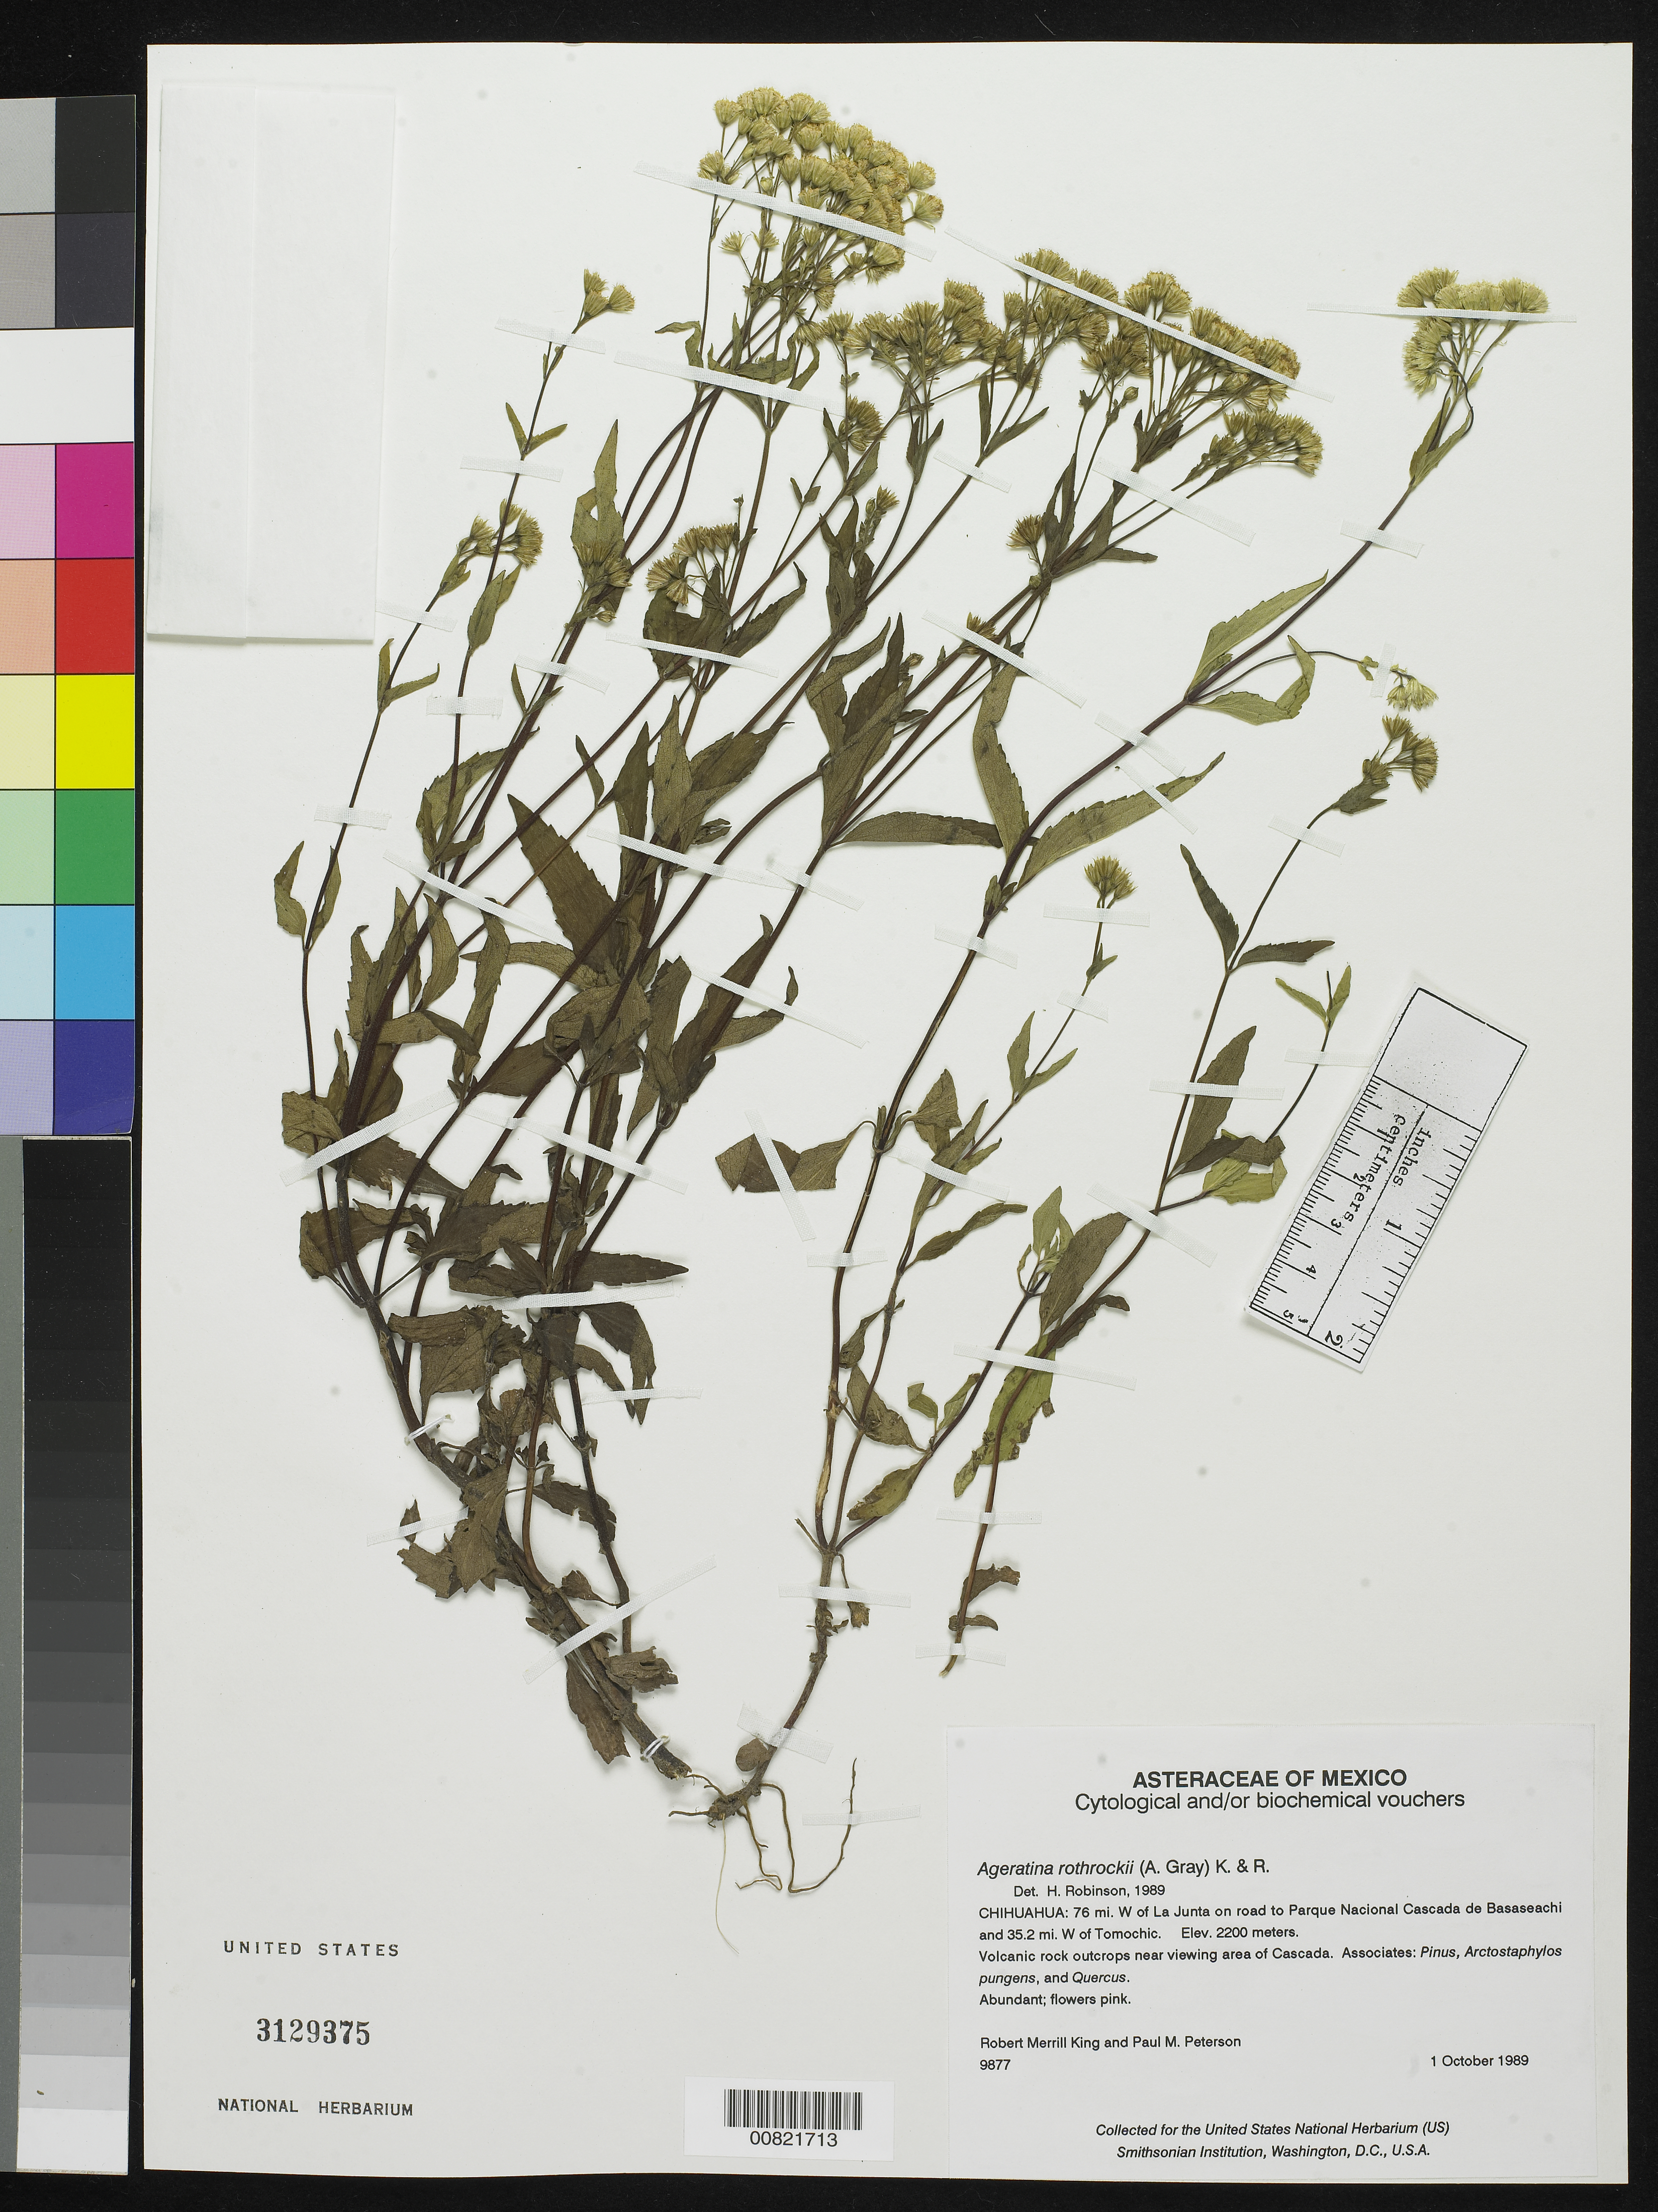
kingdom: Plantae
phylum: Tracheophyta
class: Magnoliopsida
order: Asterales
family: Asteraceae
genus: Ageratina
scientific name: Ageratina rothrockii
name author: (A. Gray) R.M. King & H. Rob.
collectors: R. M. King & P. M. Peterson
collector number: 9877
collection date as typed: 01 Oct 1989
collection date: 1989-10-01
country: Mexico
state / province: Chihuahua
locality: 76 mi. W of La Junta on road to Parque Nacional Cascada de Basaseachic and 35.2 mi. W of Tomochic, near viewing area of Cascada.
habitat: Volcanic rock outcrops. Associates: Pinus, Arctostaphylos pungens, and Quercus.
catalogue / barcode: US 3129375